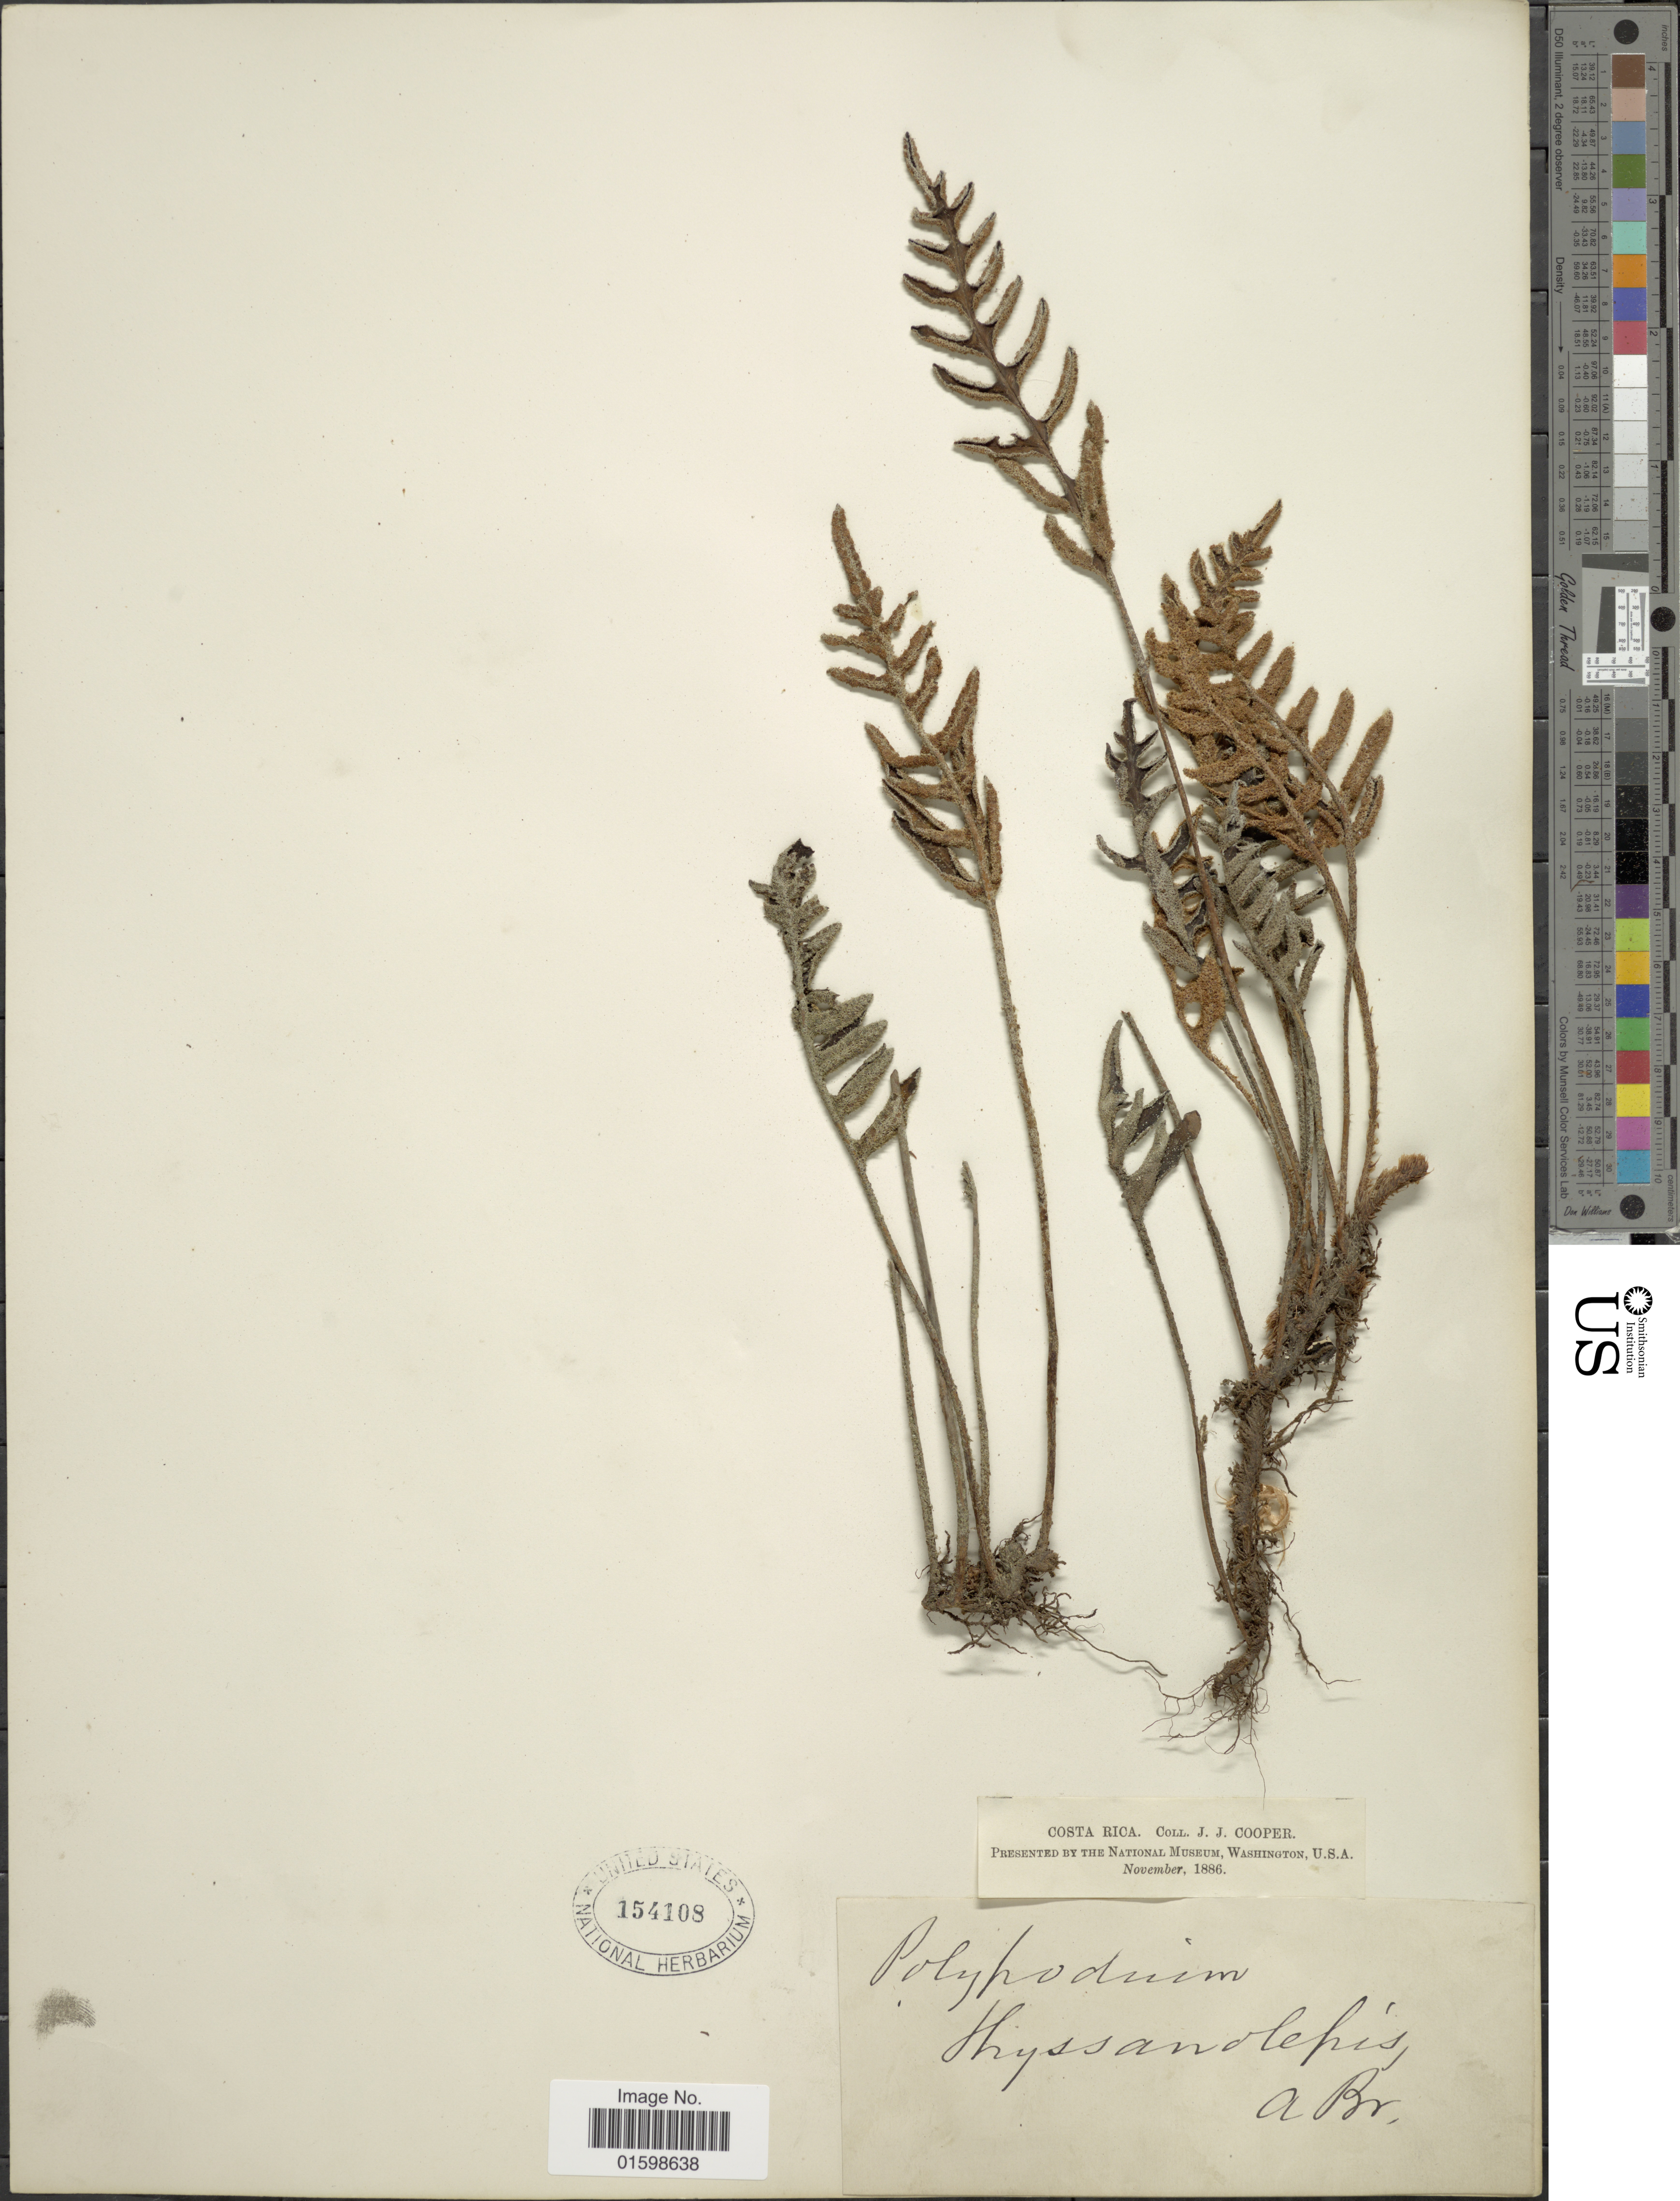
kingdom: Plantae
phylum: Tracheophyta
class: Polypodiopsida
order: Polypodiales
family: Polypodiaceae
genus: Pleopeltis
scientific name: Pleopeltis thyssanolepis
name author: (A. Braun ex Klotzsch) E.G. Andrews & Windham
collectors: J. J. Cooper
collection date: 1886-11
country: Costa Rica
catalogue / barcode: US 154108